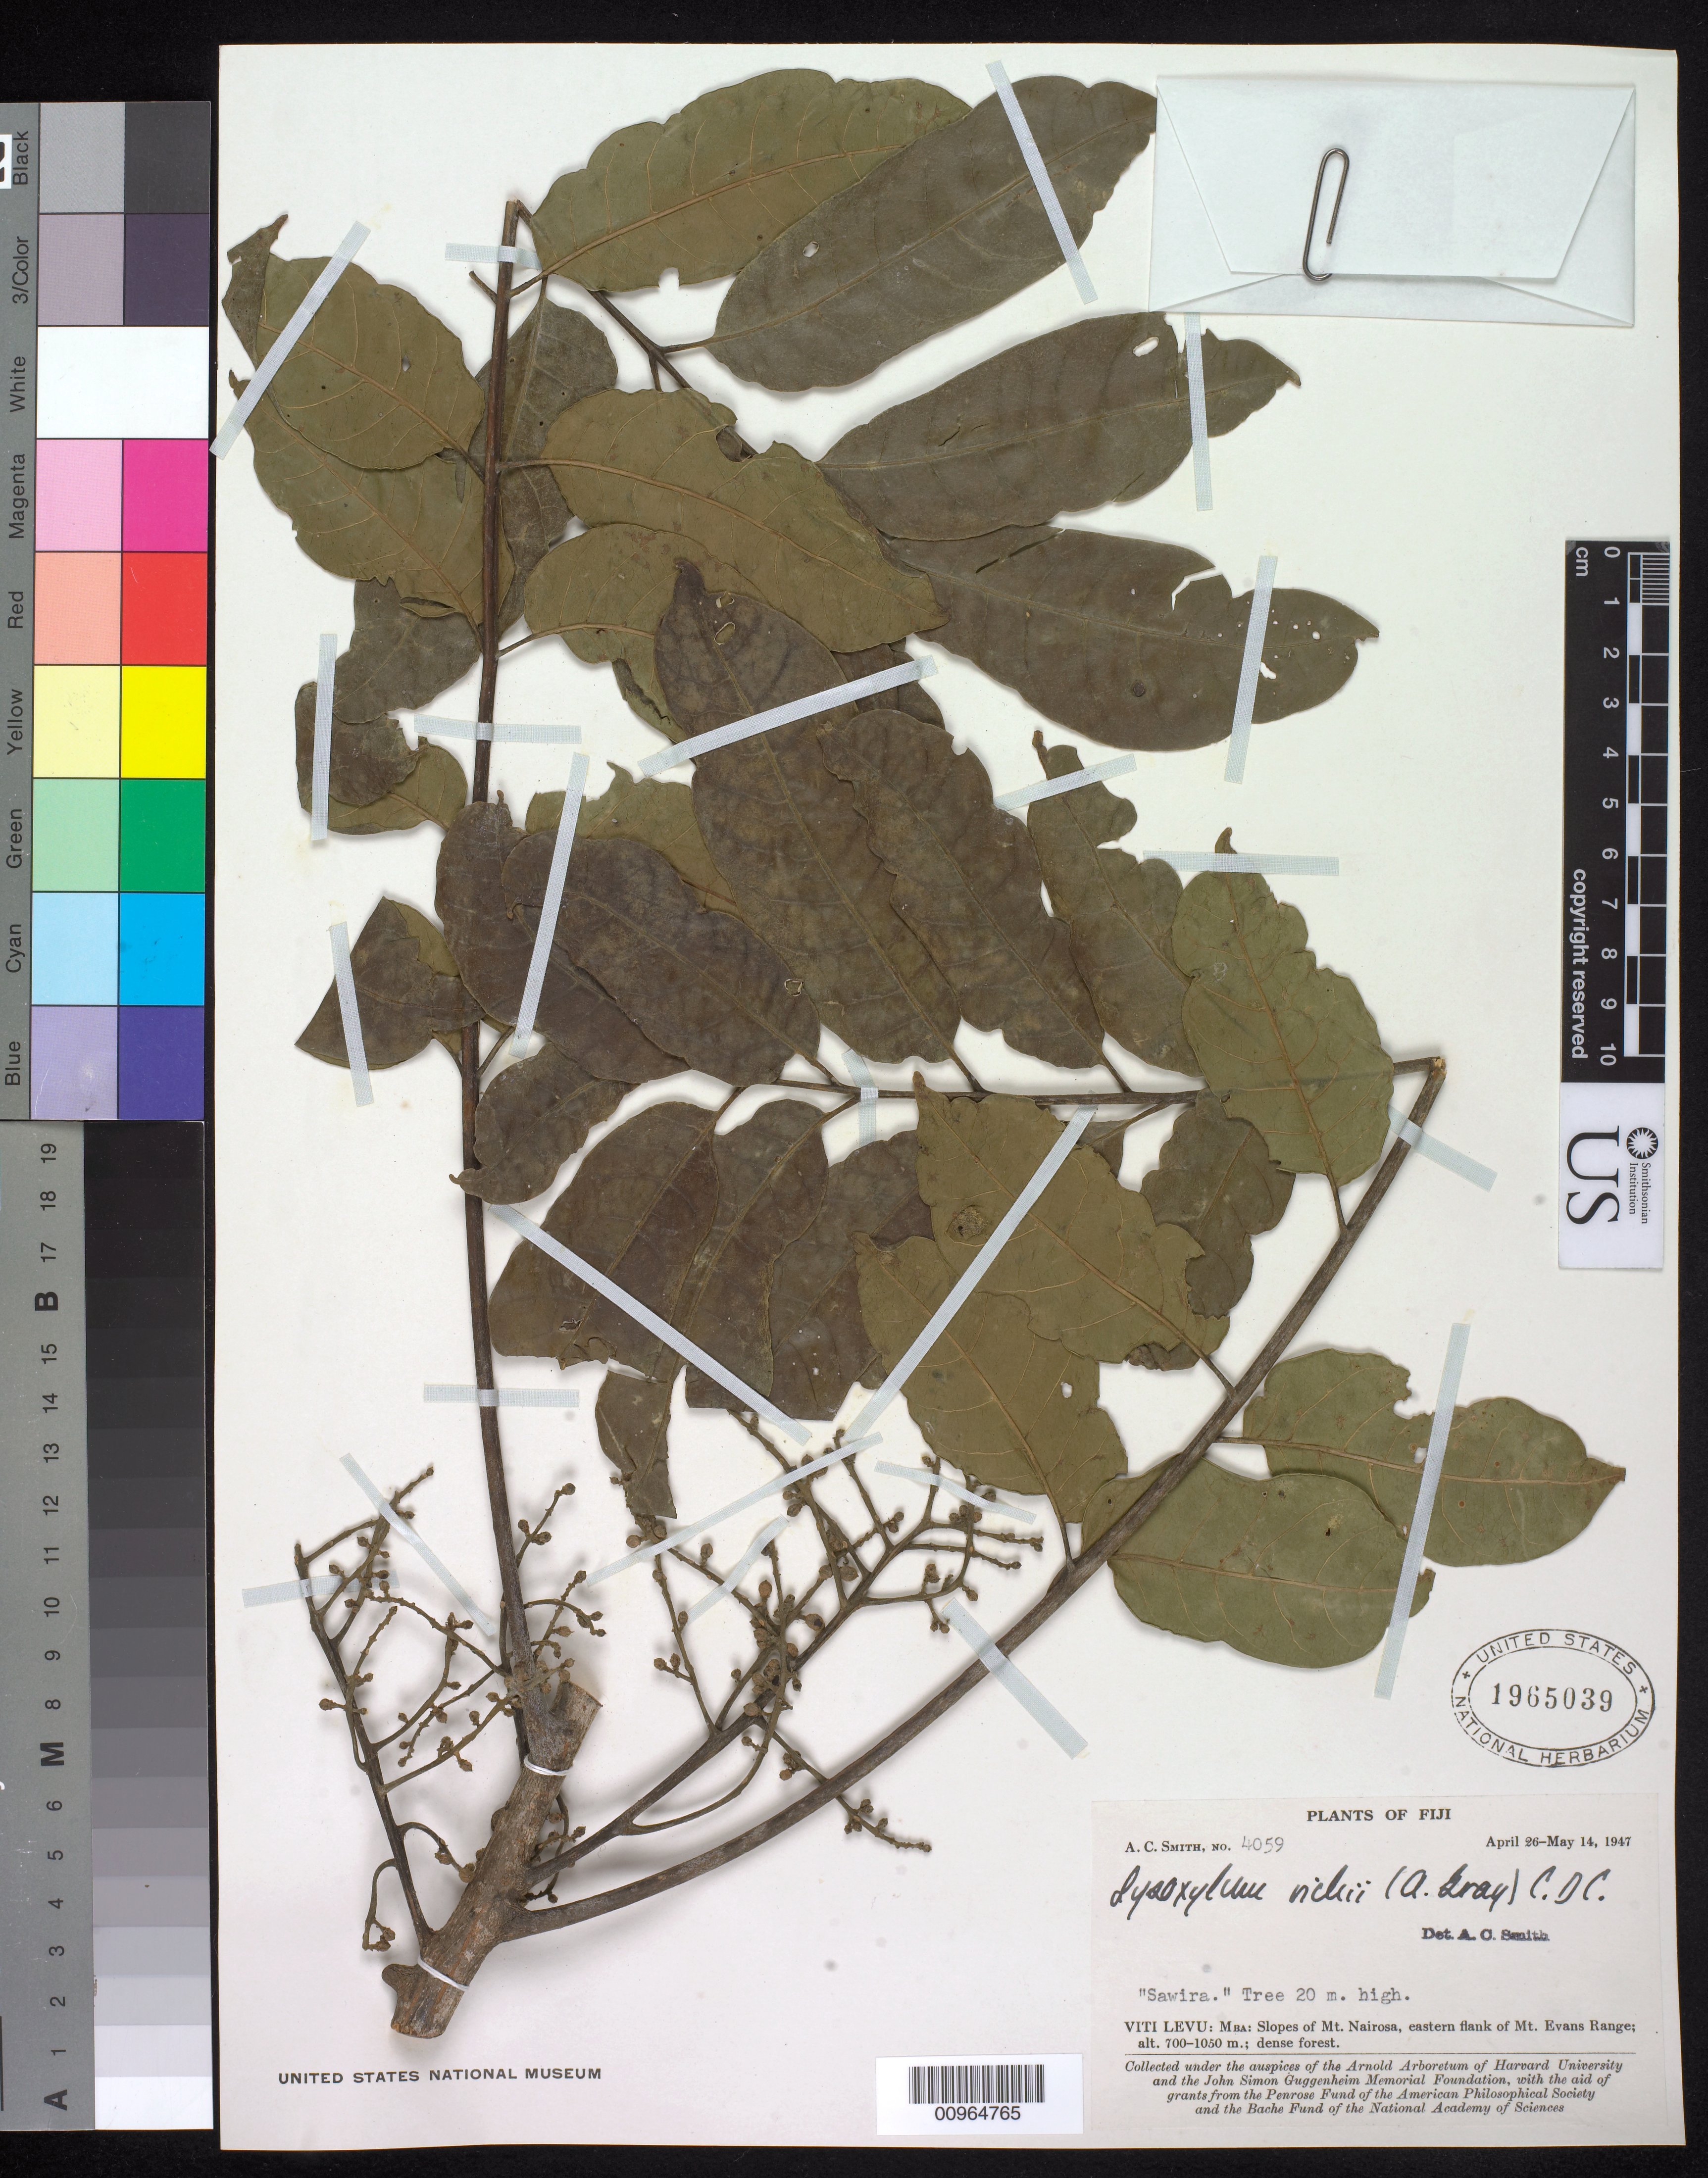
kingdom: Plantae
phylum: Tracheophyta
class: Magnoliopsida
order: Sapindales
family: Meliaceae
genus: Didymocheton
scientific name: Didymocheton alliaceus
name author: (G. Forst.) Mabb.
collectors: C. A. Smith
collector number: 4059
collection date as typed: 26 Apr 1947 to 14 May 1947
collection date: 1947-04-26/1947-05-14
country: Fiji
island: Viti Levu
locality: MBA: Slopes of Mt. Nairosa, eastern flank of Mt. Evans Range; dense forest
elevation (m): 700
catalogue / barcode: US 1965039